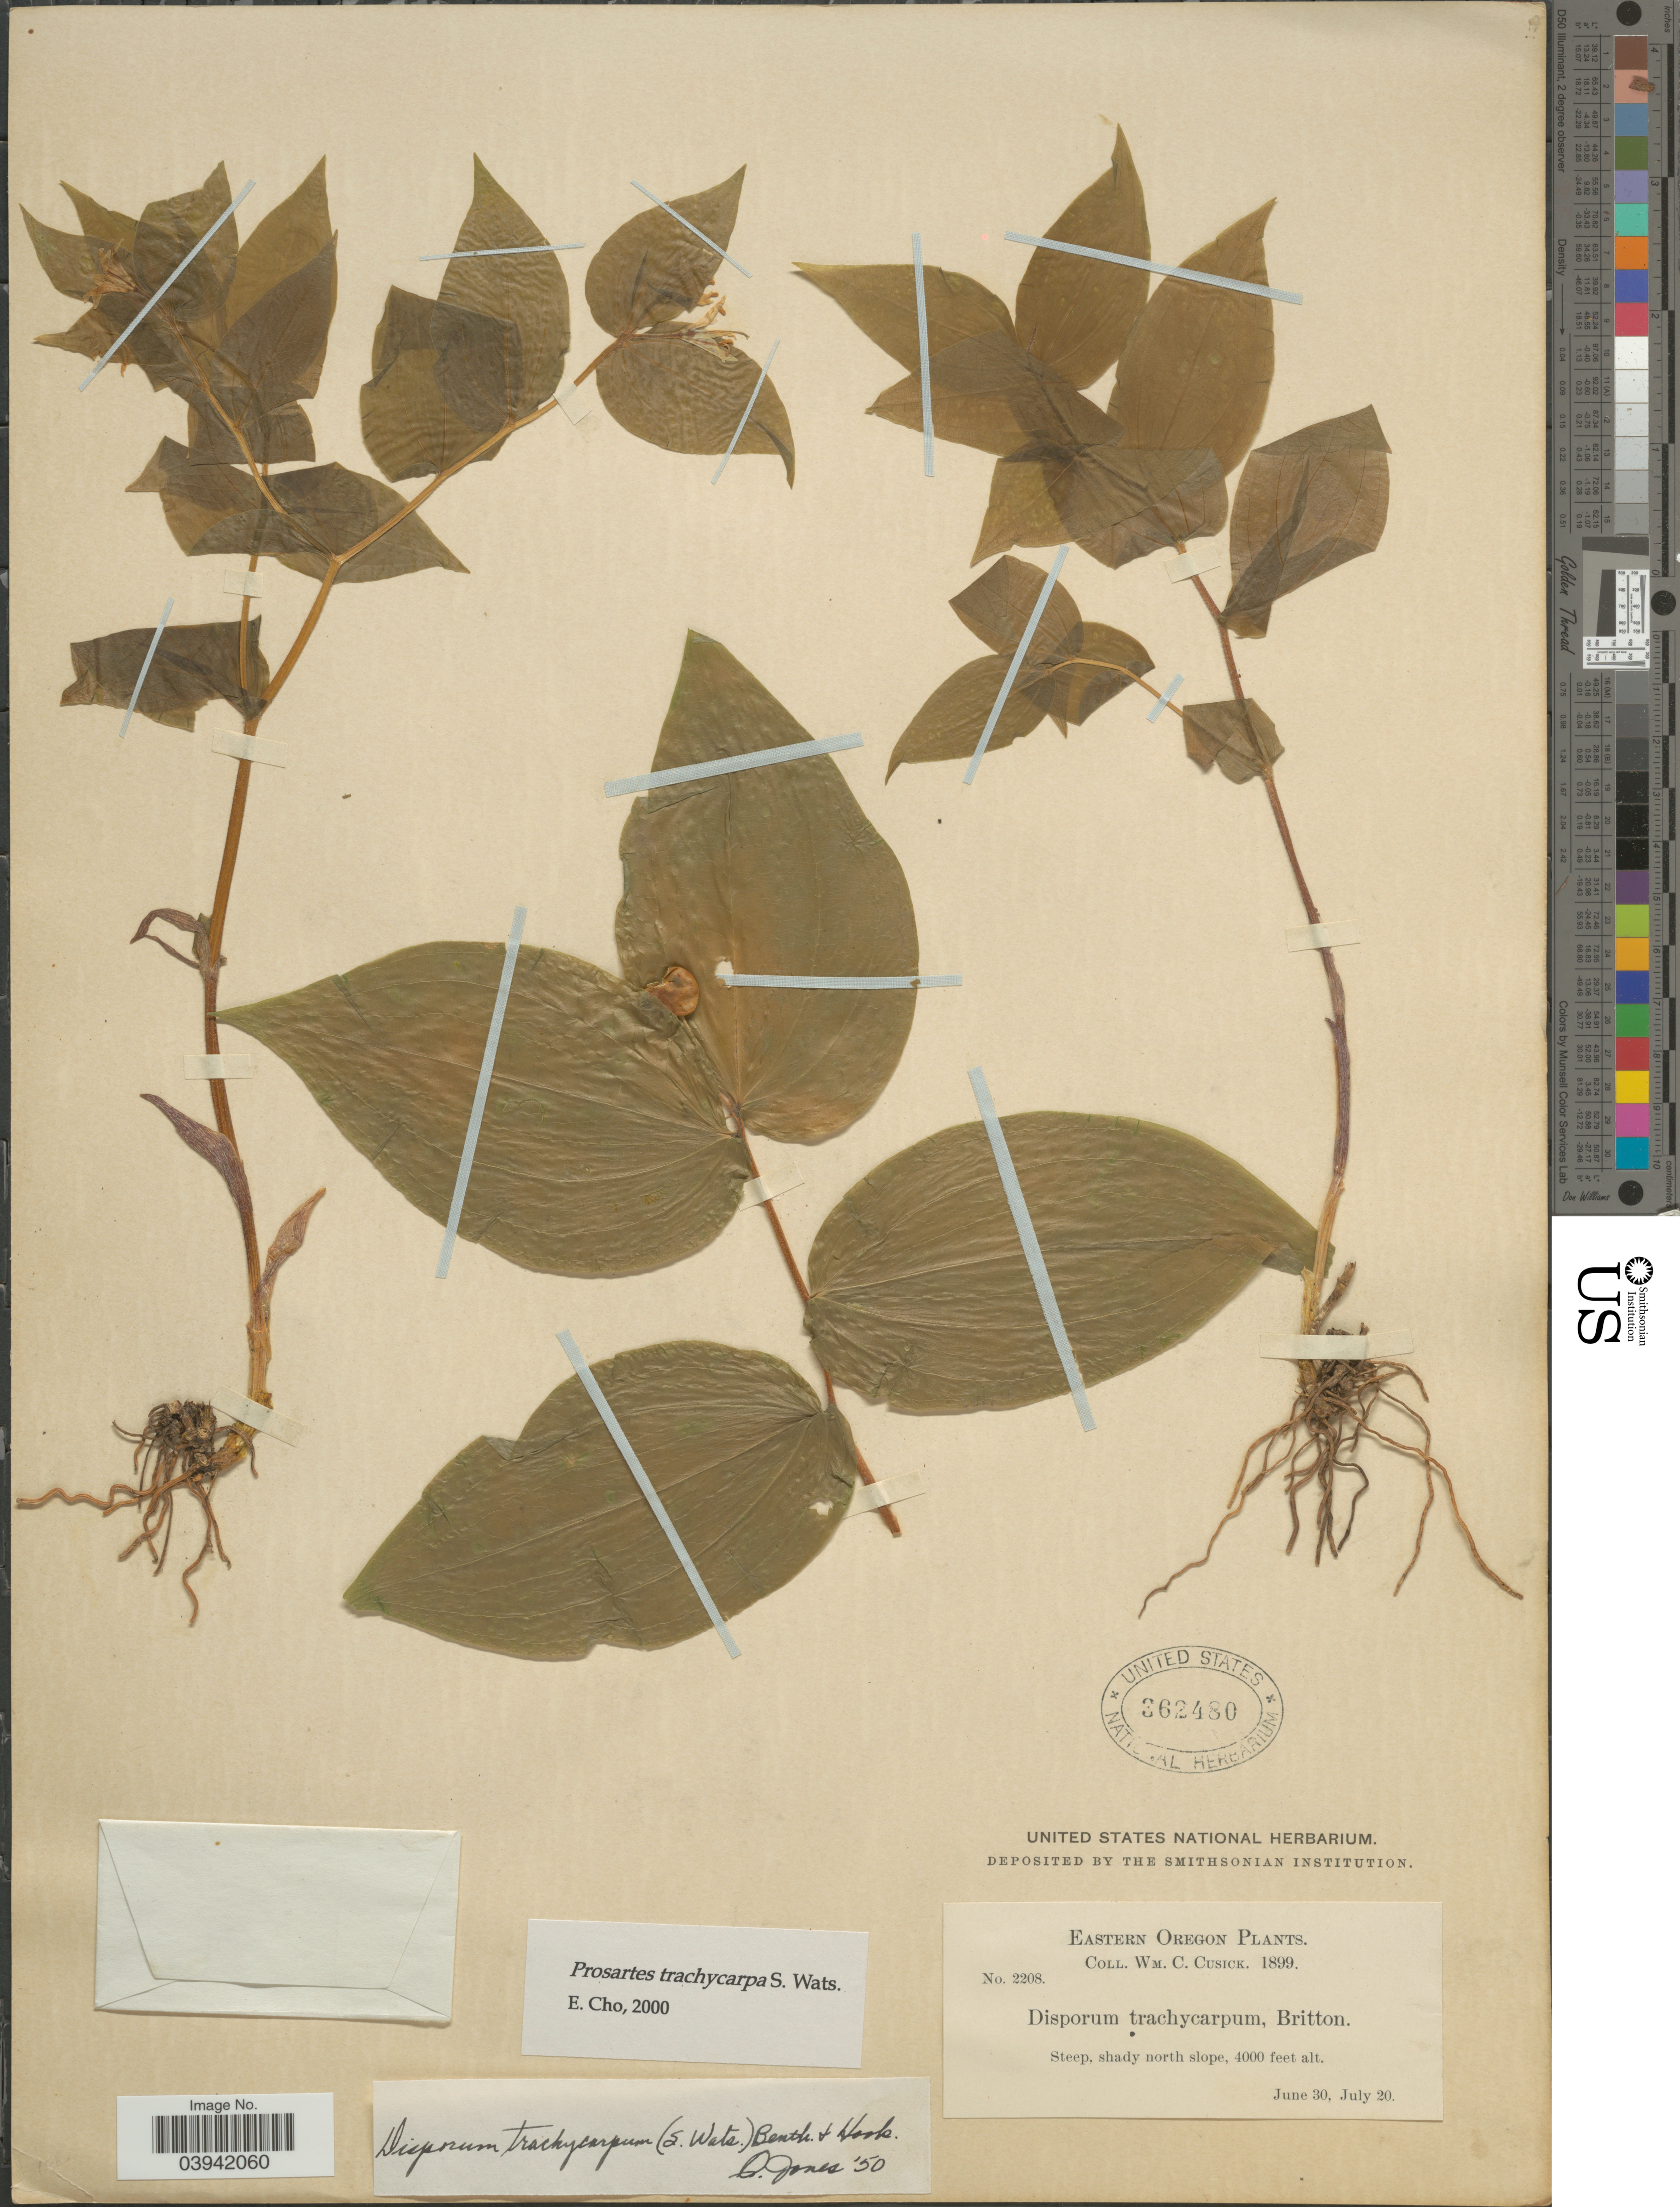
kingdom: Plantae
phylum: Tracheophyta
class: Liliopsida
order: Liliales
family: Liliaceae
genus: Prosartes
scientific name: Prosartes trachycarpa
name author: S. Watson in C. King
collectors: W. C. Cusick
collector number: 2208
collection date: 1899-06-30/1899-07-20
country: United States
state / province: Oregon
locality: Eastern Oregon. Steep, shady north slope.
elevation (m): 1219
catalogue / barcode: US 362480